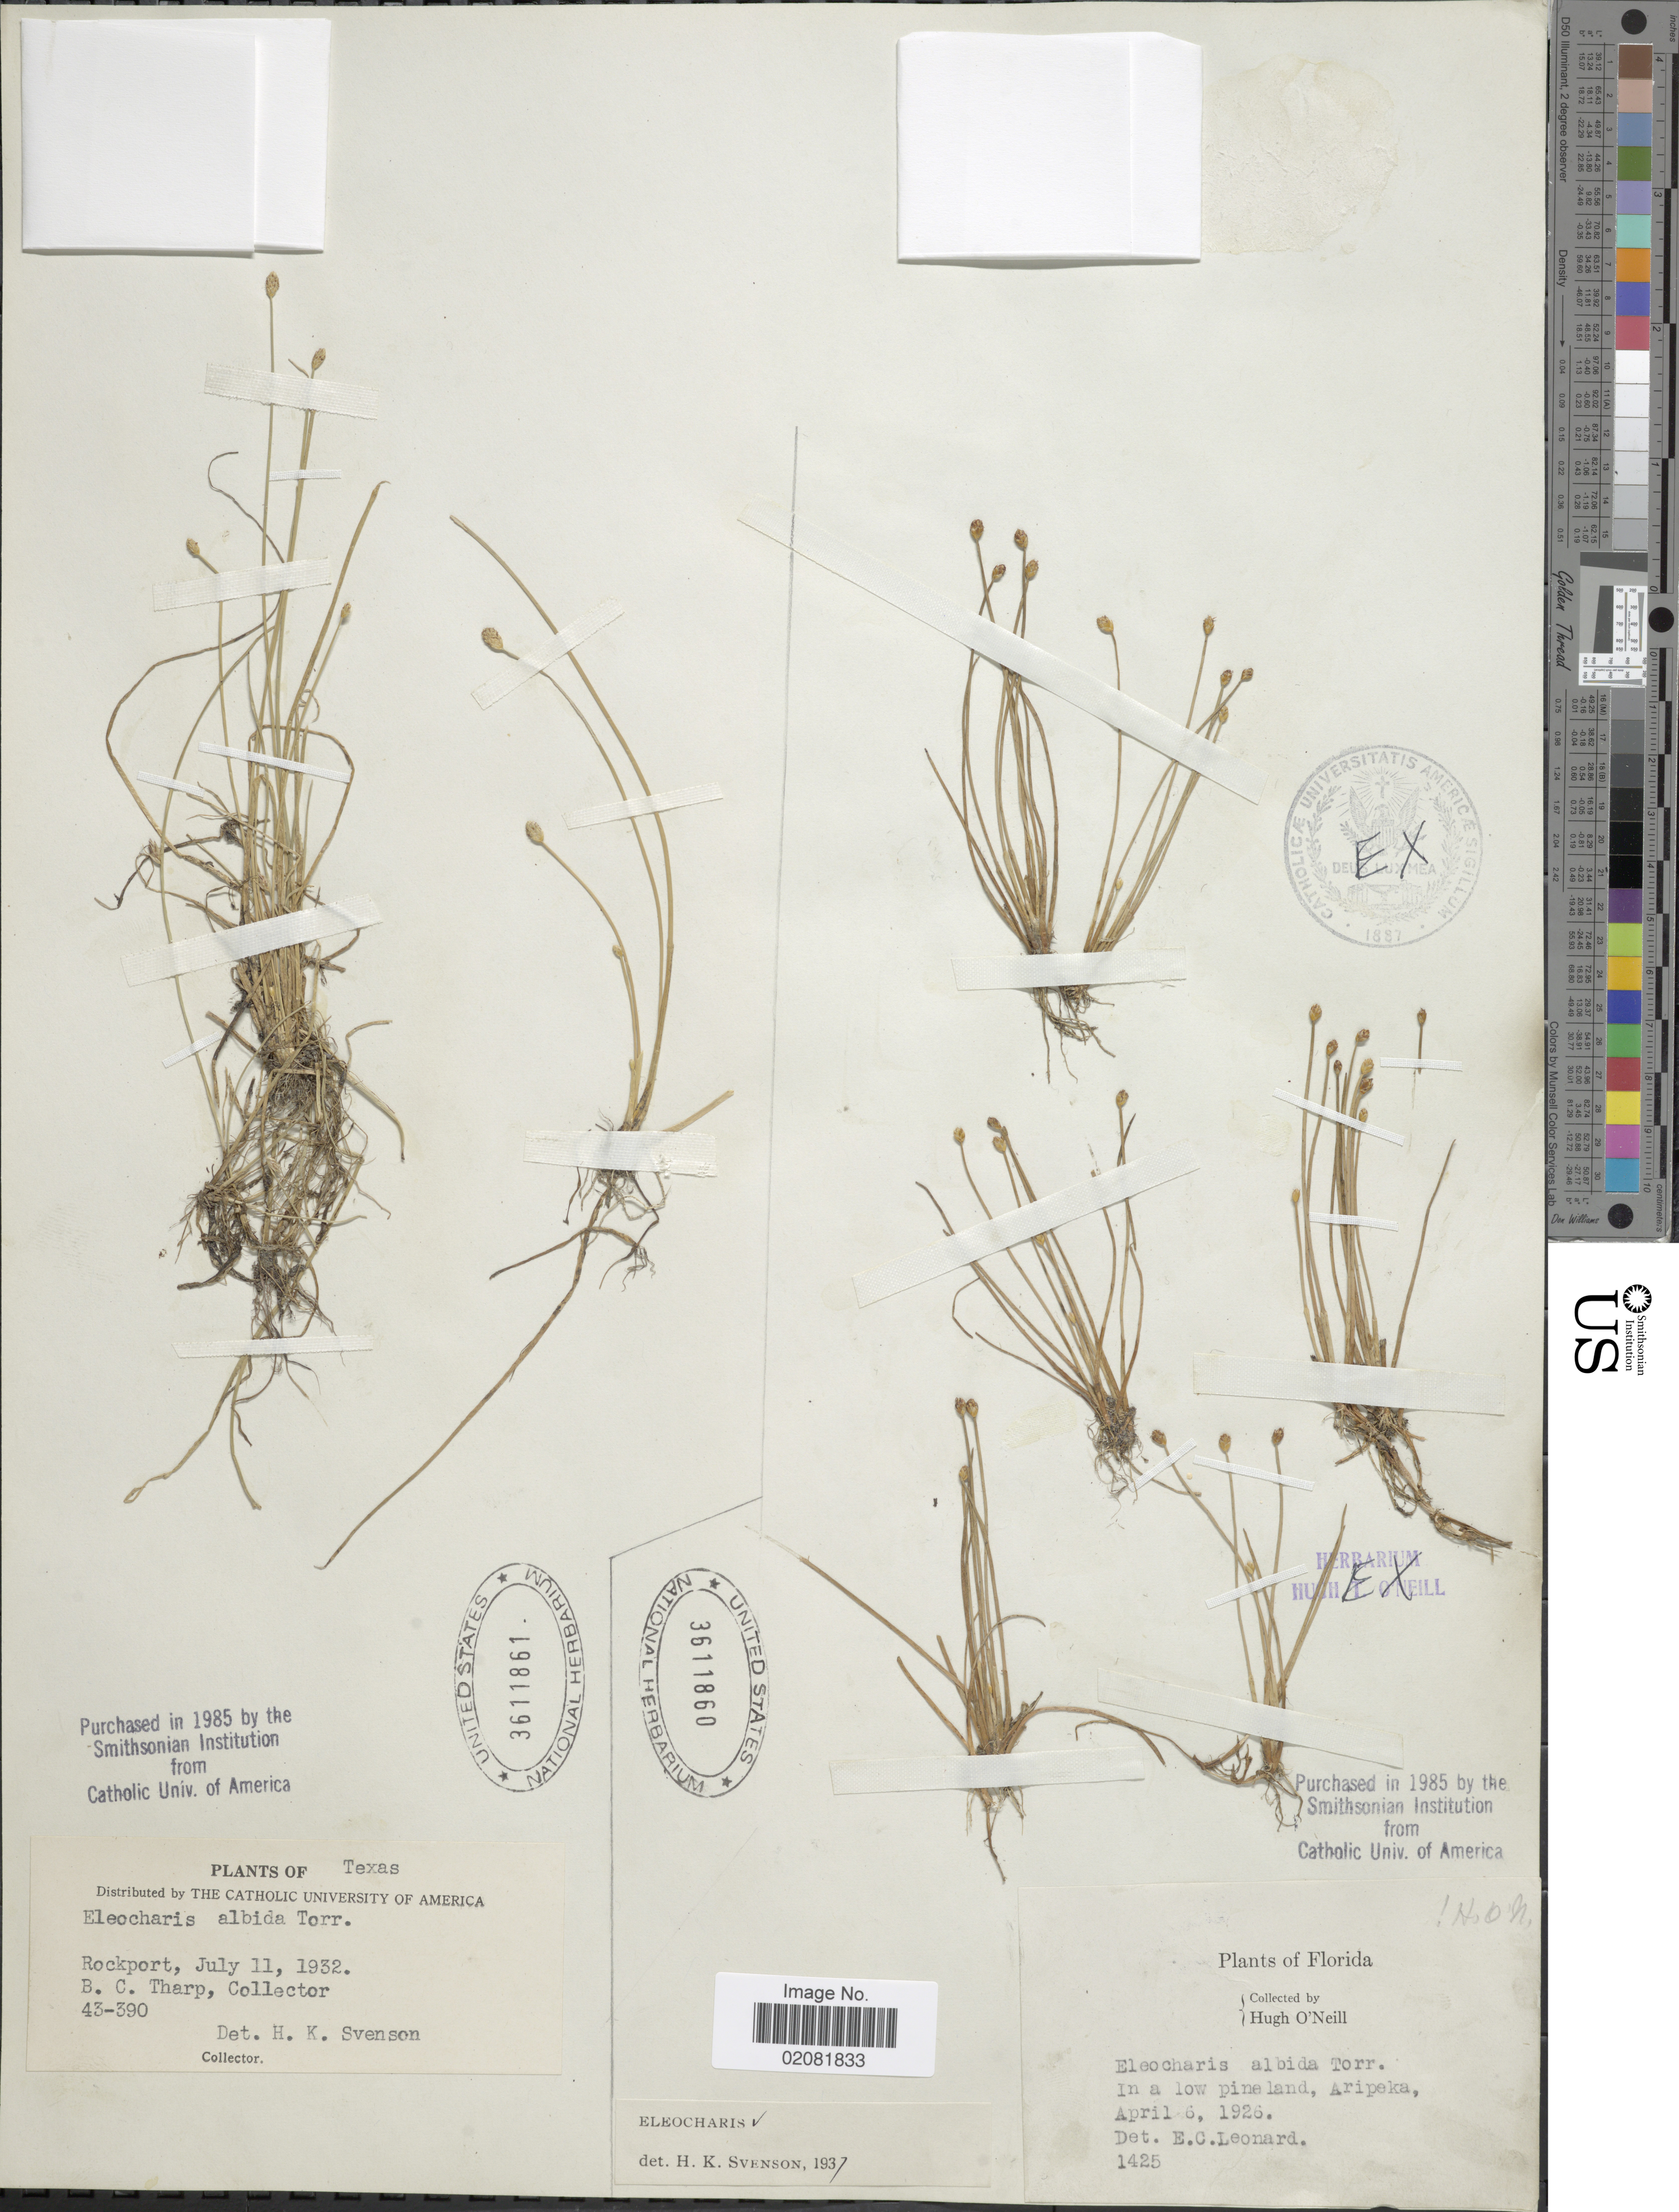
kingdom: Plantae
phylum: Tracheophyta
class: Liliopsida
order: Poales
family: Cyperaceae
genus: Eleocharis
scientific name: Eleocharis albida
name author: Torr.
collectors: H. O'Neill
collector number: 1425?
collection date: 1926-04-06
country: United States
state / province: Florida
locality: Aripeka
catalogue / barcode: US 3611860